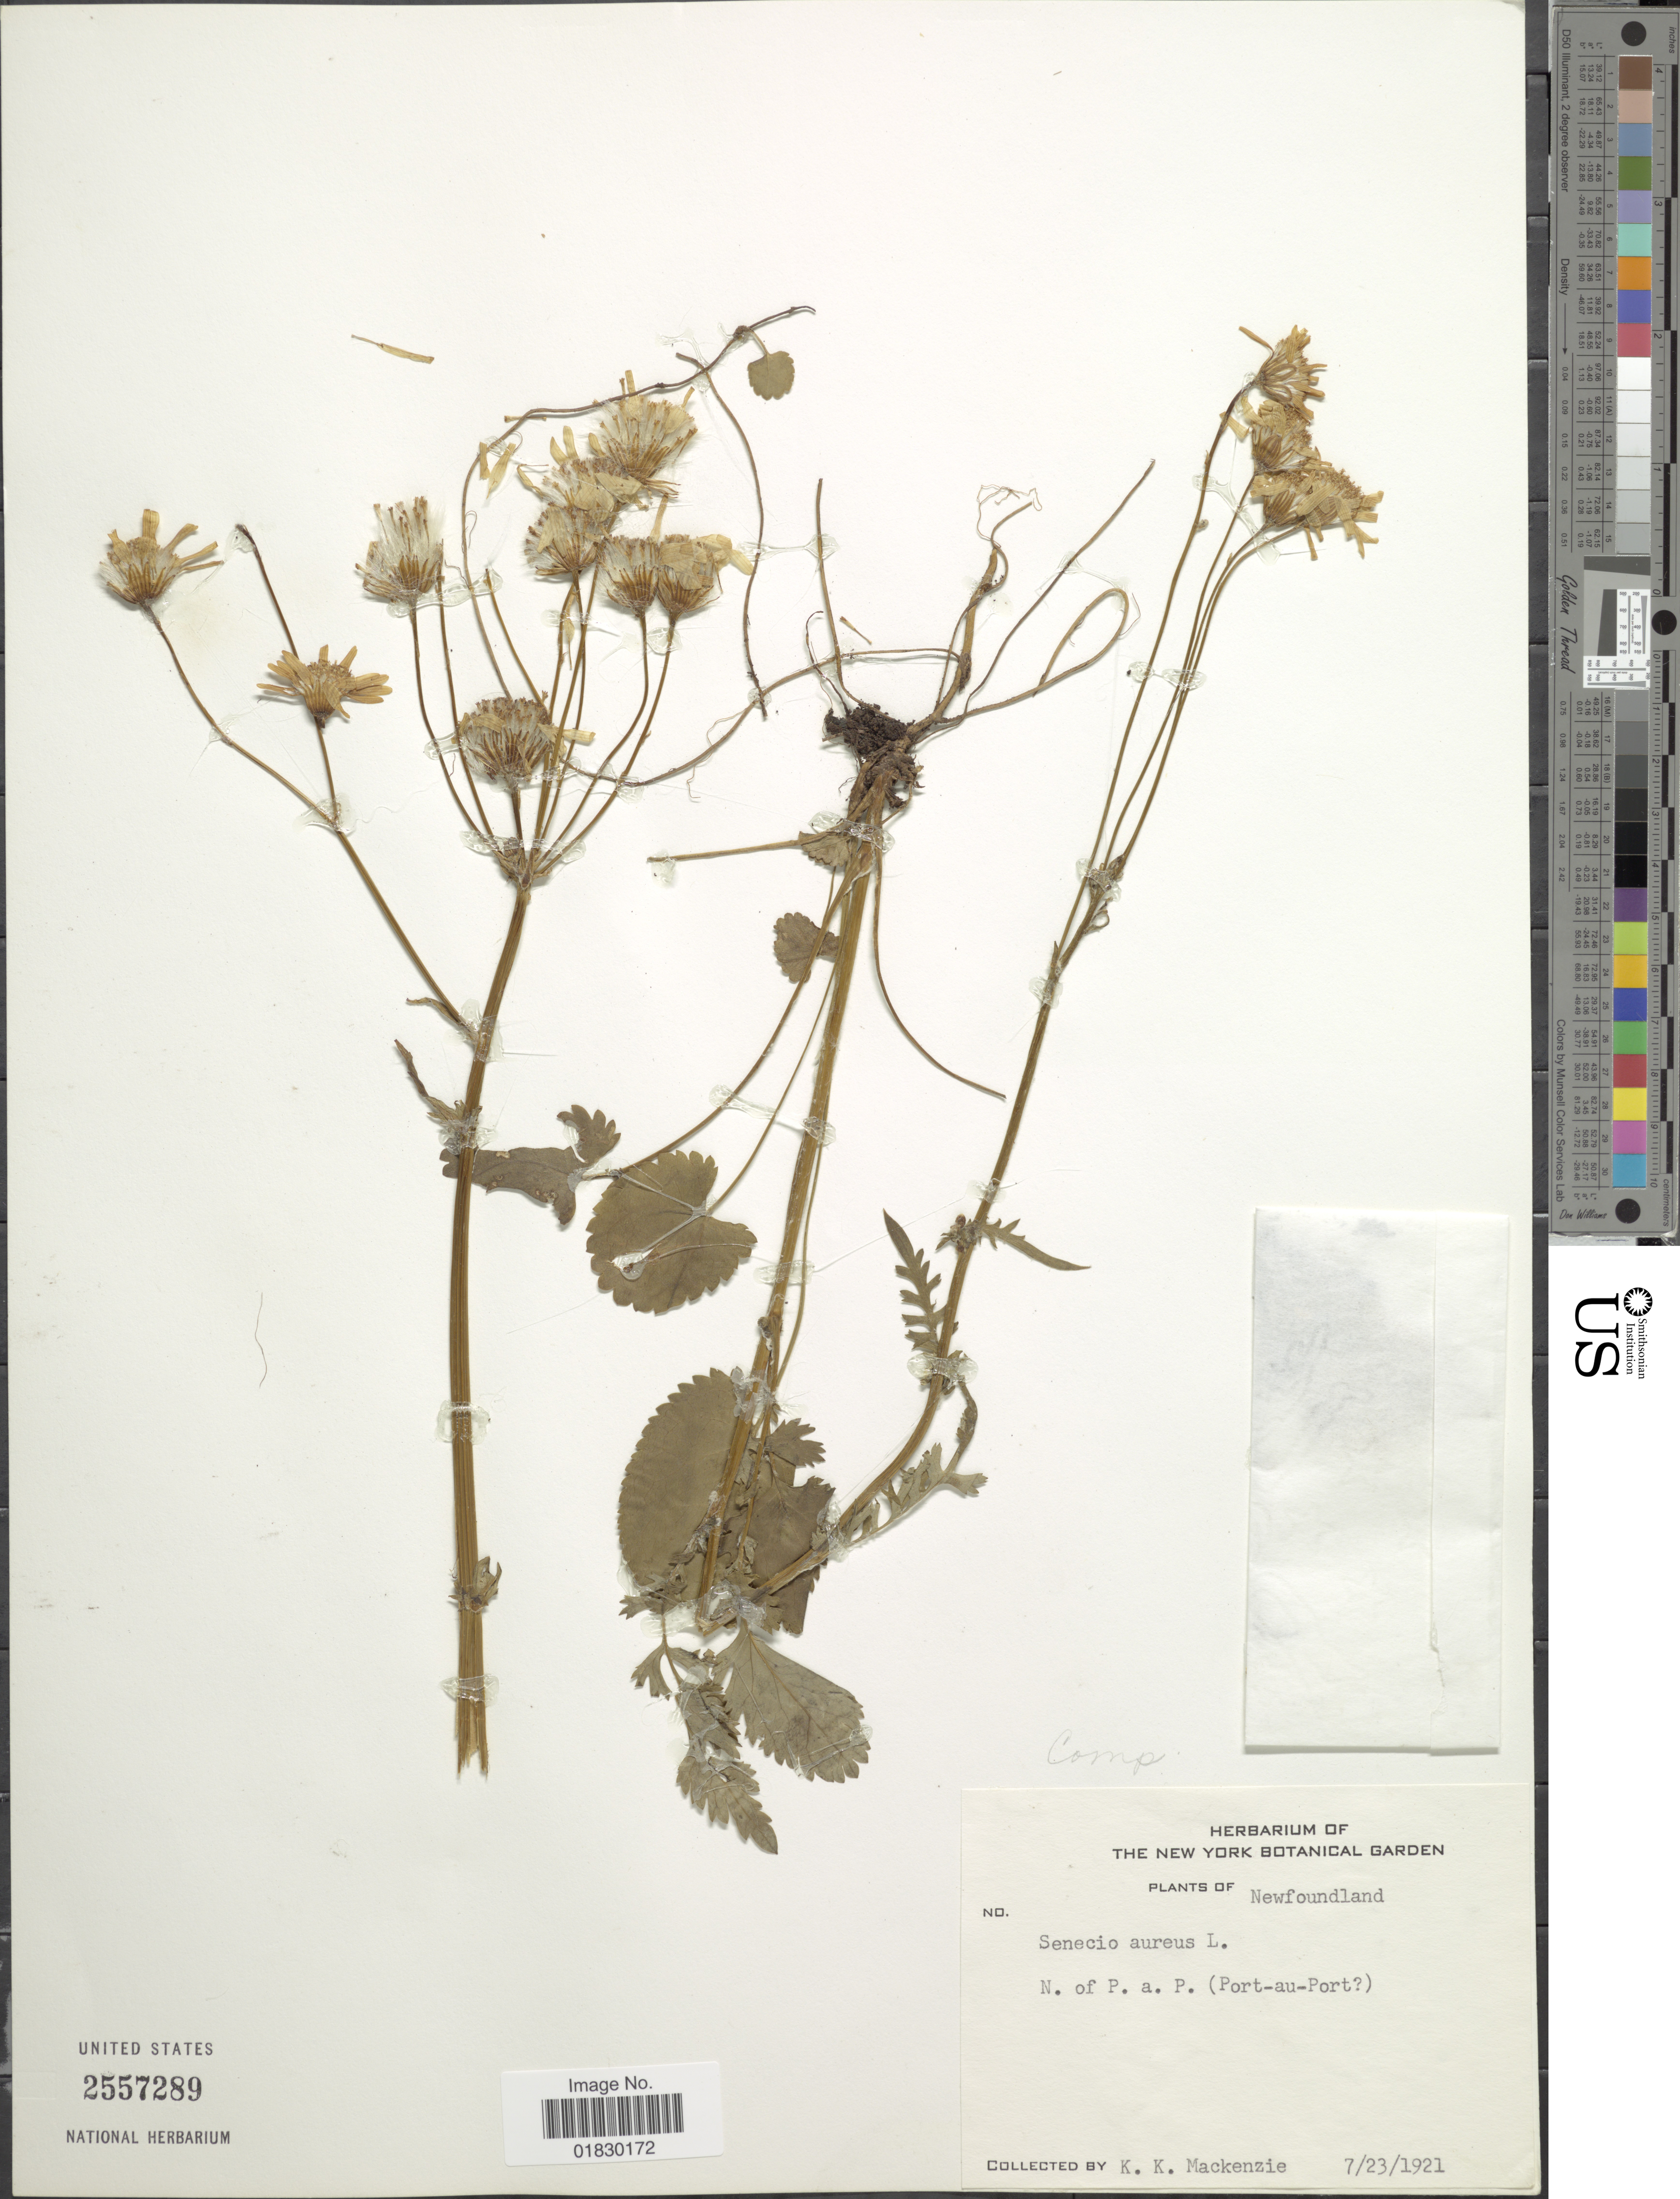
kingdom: Plantae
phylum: Tracheophyta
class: Magnoliopsida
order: Asterales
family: Asteraceae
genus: Packera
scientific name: Packera aurea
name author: (L.) Á. Löve & D. Löve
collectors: K. K. Mackenzie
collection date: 1921-07-23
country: Canada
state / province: Newfoundland and Labrador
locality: N. of P. a. P. (Port-au-Port [unsure placement])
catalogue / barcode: US 2557289